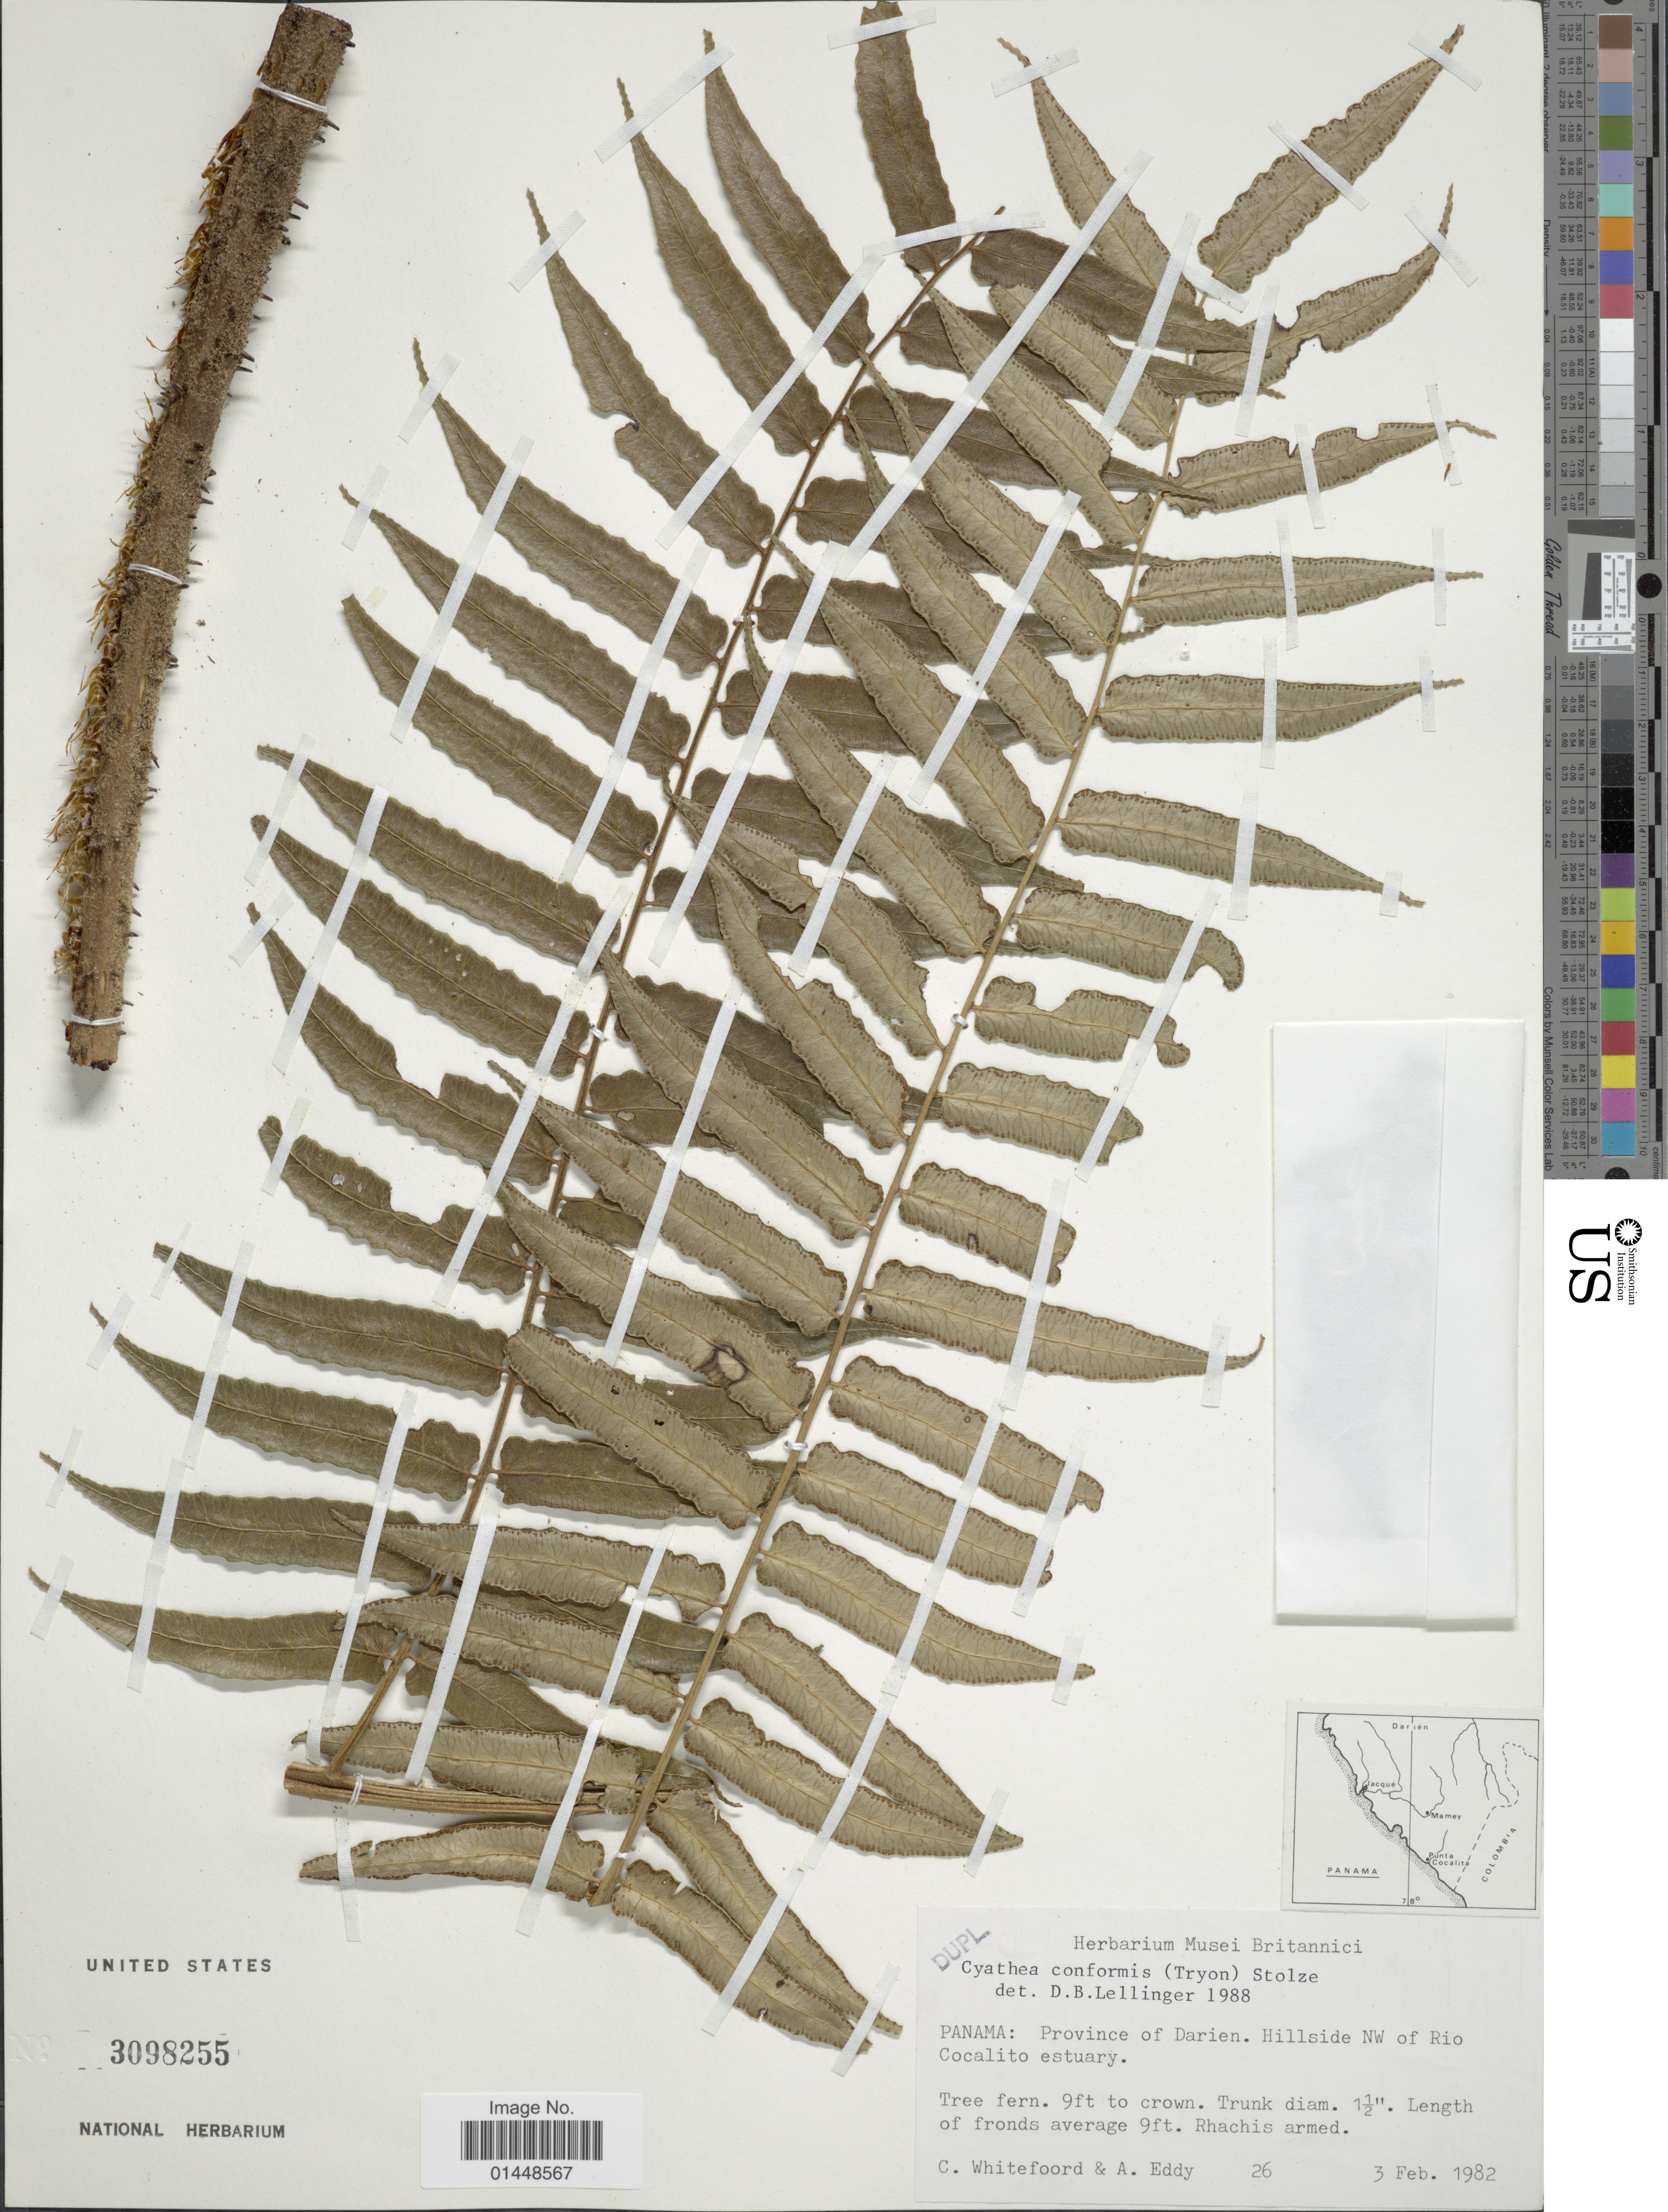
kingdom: Plantae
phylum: Tracheophyta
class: Polypodiopsida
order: Cyatheales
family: Cyatheaceae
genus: Cyathea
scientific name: Cyathea confinis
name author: C. Chr.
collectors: C. Whitefoord & A. Eddy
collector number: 26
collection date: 1982-02-03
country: Panama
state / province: Darién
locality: Panama: Province of Darien. Hillside NW of Rio Cocalito estuary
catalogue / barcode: US 3098255